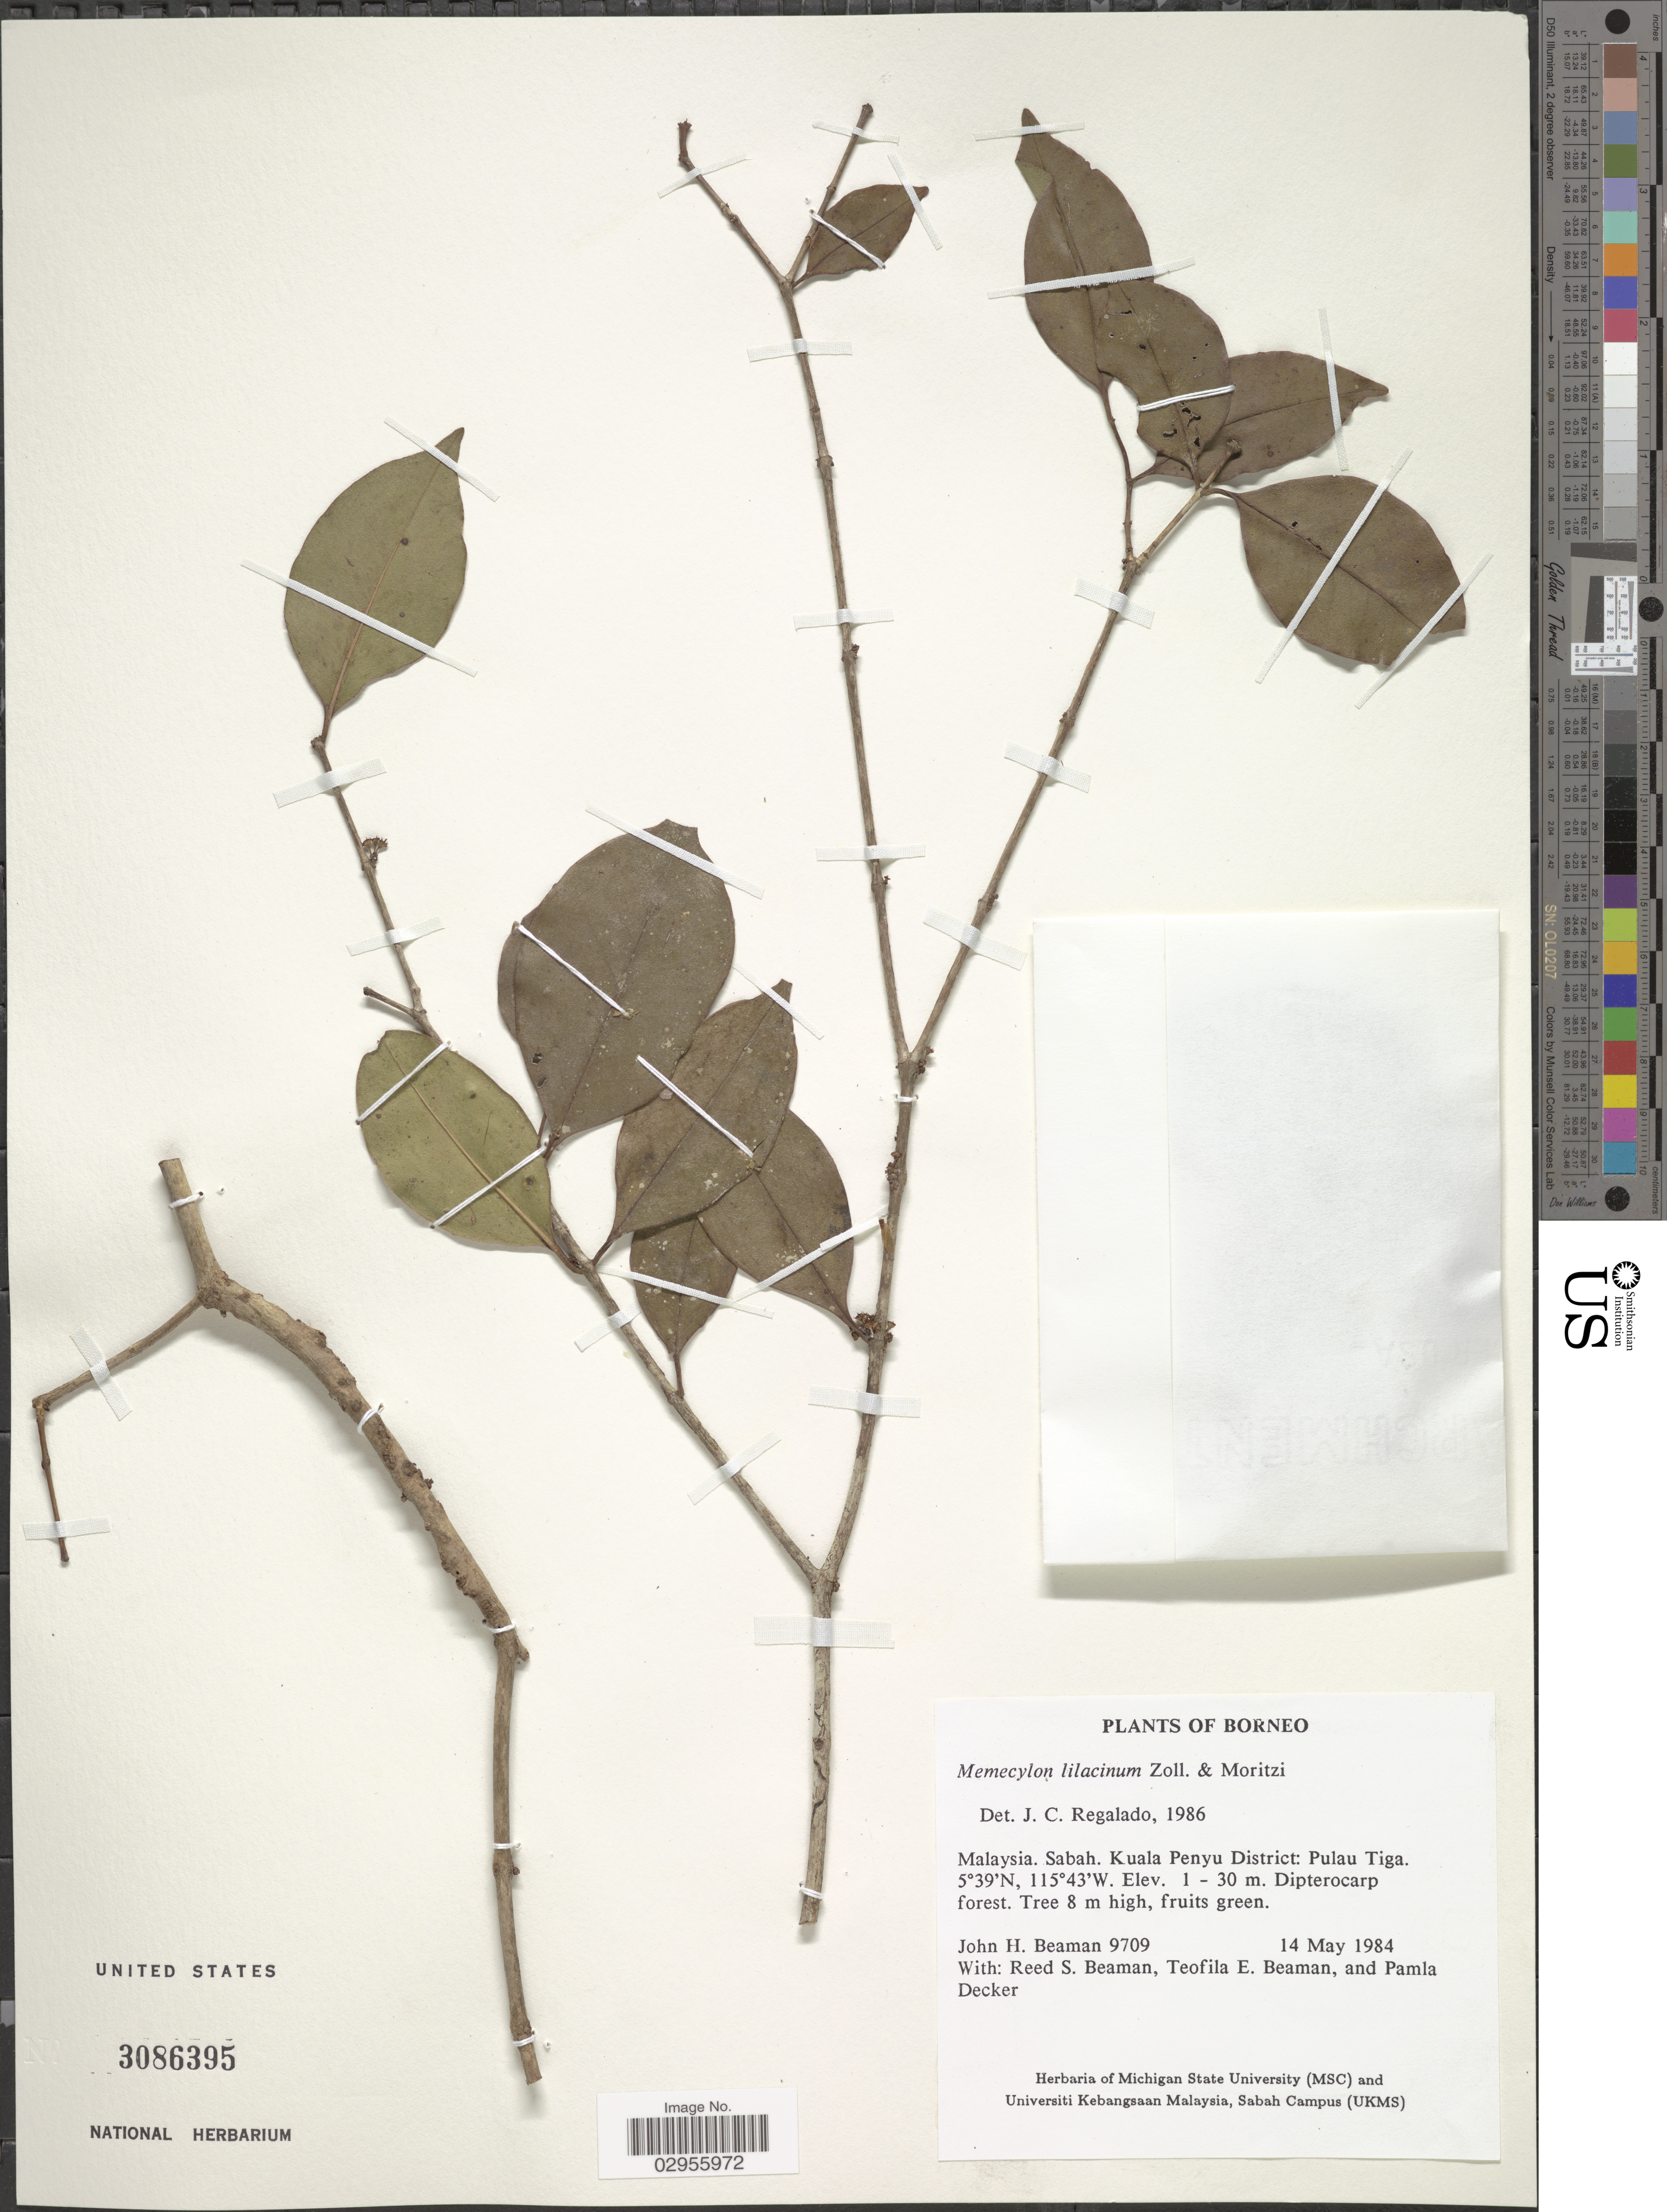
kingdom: Plantae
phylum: Tracheophyta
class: Magnoliopsida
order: Myrtales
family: Melastomataceae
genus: Memecylon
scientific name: Memecylon lilacinum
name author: Zoll. & Moritzi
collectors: J. H. Beaman, R. S. Beaman, T. E. Beaman & P. Decker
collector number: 9709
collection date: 1984-05-14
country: Malaysia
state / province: Sabah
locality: Borneo. Kuala Penyu District: Pulau Tiga.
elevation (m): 1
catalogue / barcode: US 3086395